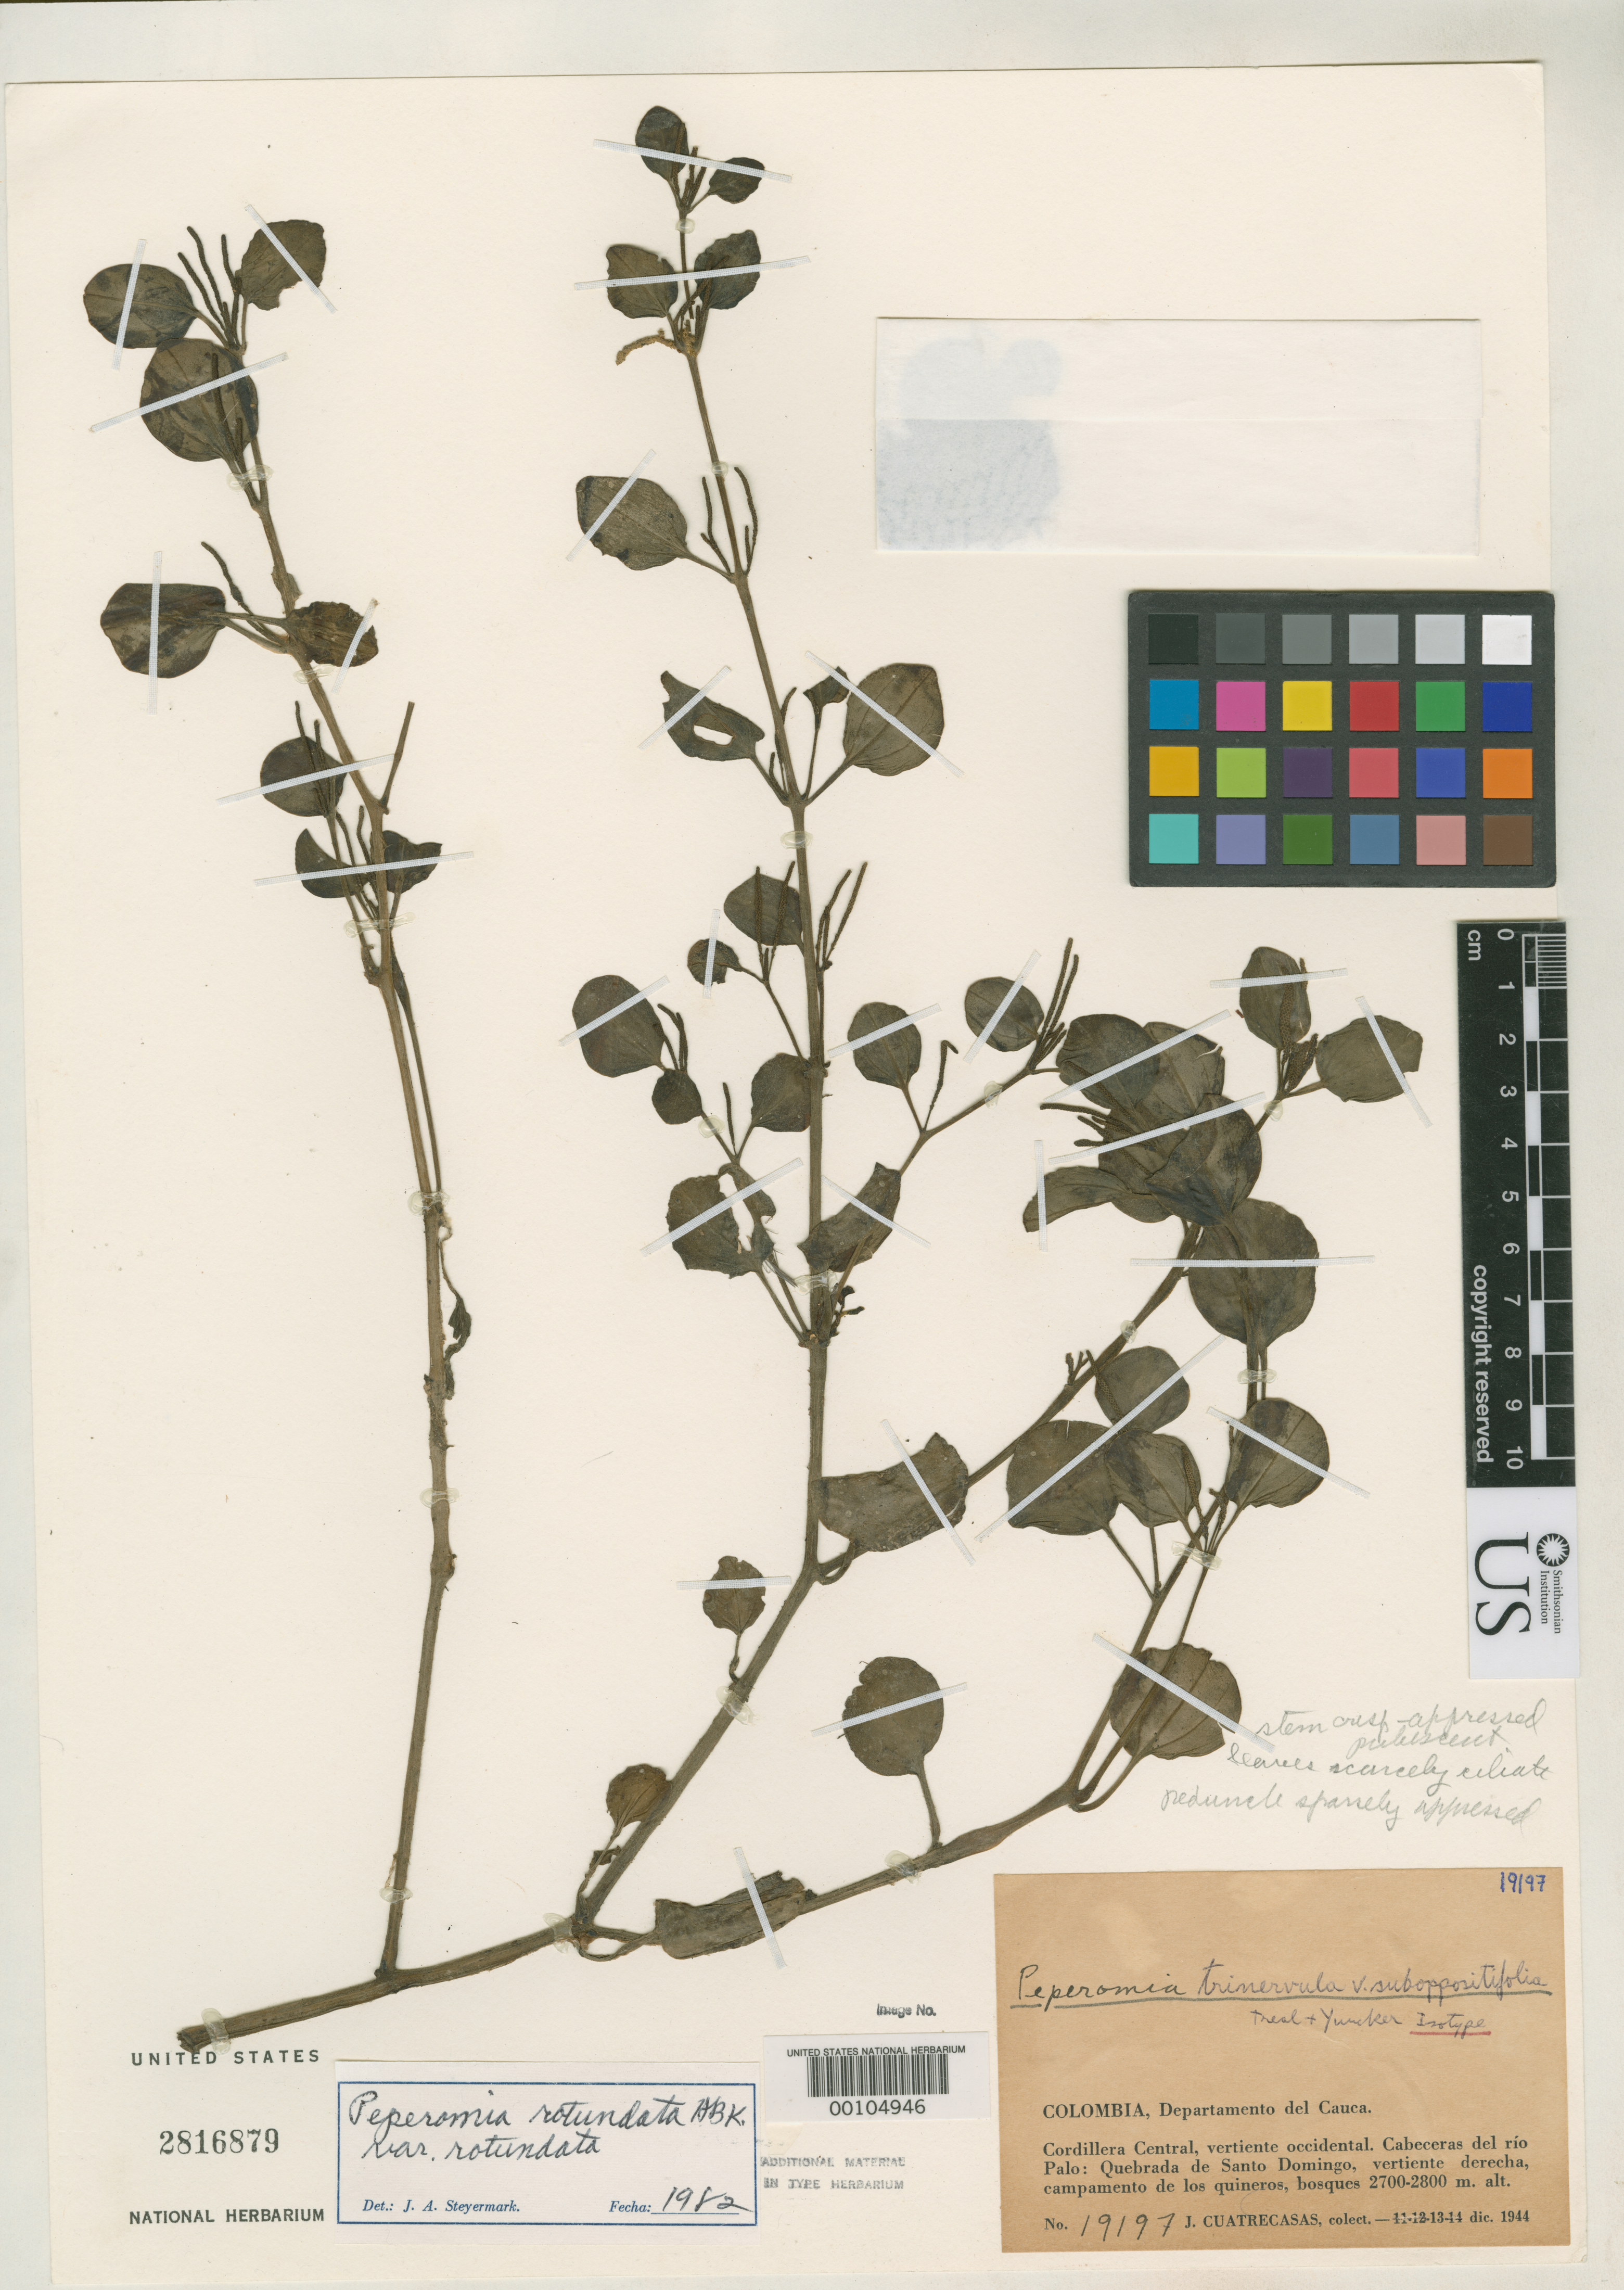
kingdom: Plantae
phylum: Tracheophyta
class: Magnoliopsida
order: Piperales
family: Piperaceae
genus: Peperomia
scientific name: Peperomia trinervula var. suboppositifolia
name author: Trel. & Yunck.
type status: Isotype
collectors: J. Cuatrecasas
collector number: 19197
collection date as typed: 13 Dec 1944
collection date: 1944-12-13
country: Colombia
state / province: Cauca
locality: Rio Palo headwaters, Quebrada de Santo Domingo.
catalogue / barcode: US 2816879